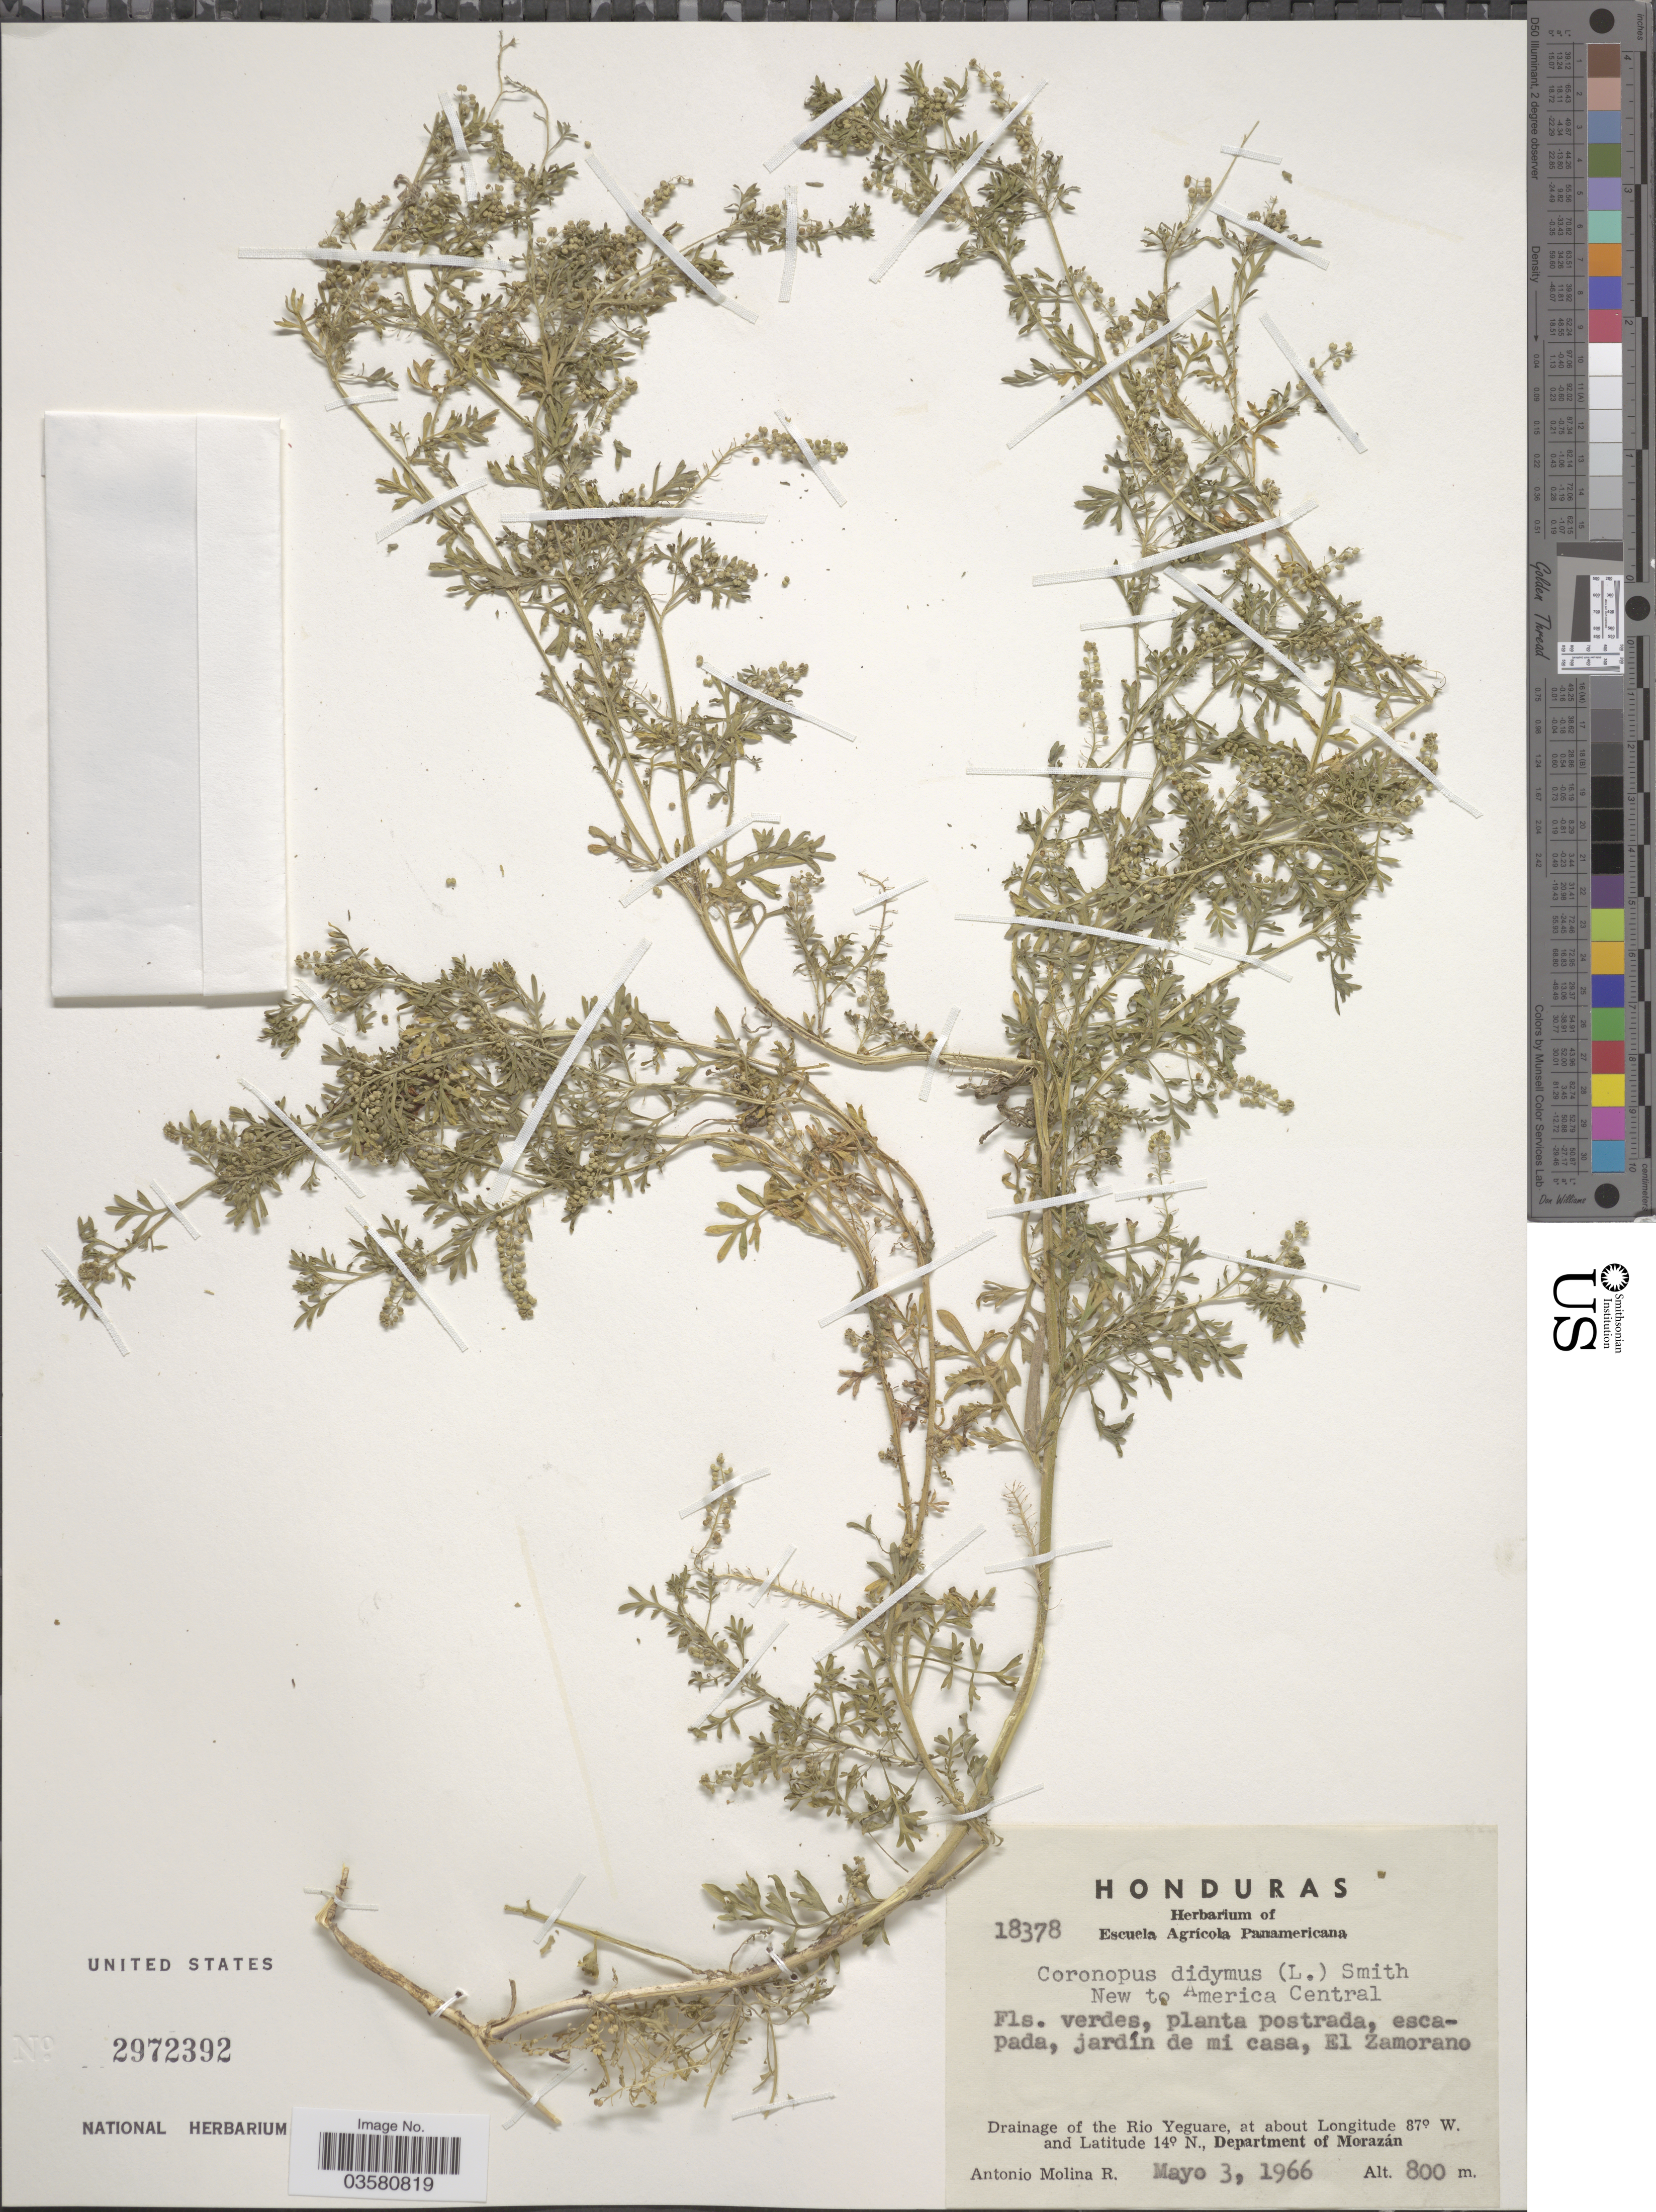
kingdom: Plantae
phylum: Tracheophyta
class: Magnoliopsida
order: Brassicales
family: Brassicaceae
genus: Lepidium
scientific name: Lepidium didymum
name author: L.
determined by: Strong, M. T., (US), Smithsonian Institution - National Museum of Natural History (UNITED STATES)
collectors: A. Molina R.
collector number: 18378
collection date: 1966-05-03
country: Honduras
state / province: Fco. Morazán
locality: Jardín de mi casa, El Zamorano. Drainage of the Rio Yeguare. Department of Morazán.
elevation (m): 800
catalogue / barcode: US 2972392